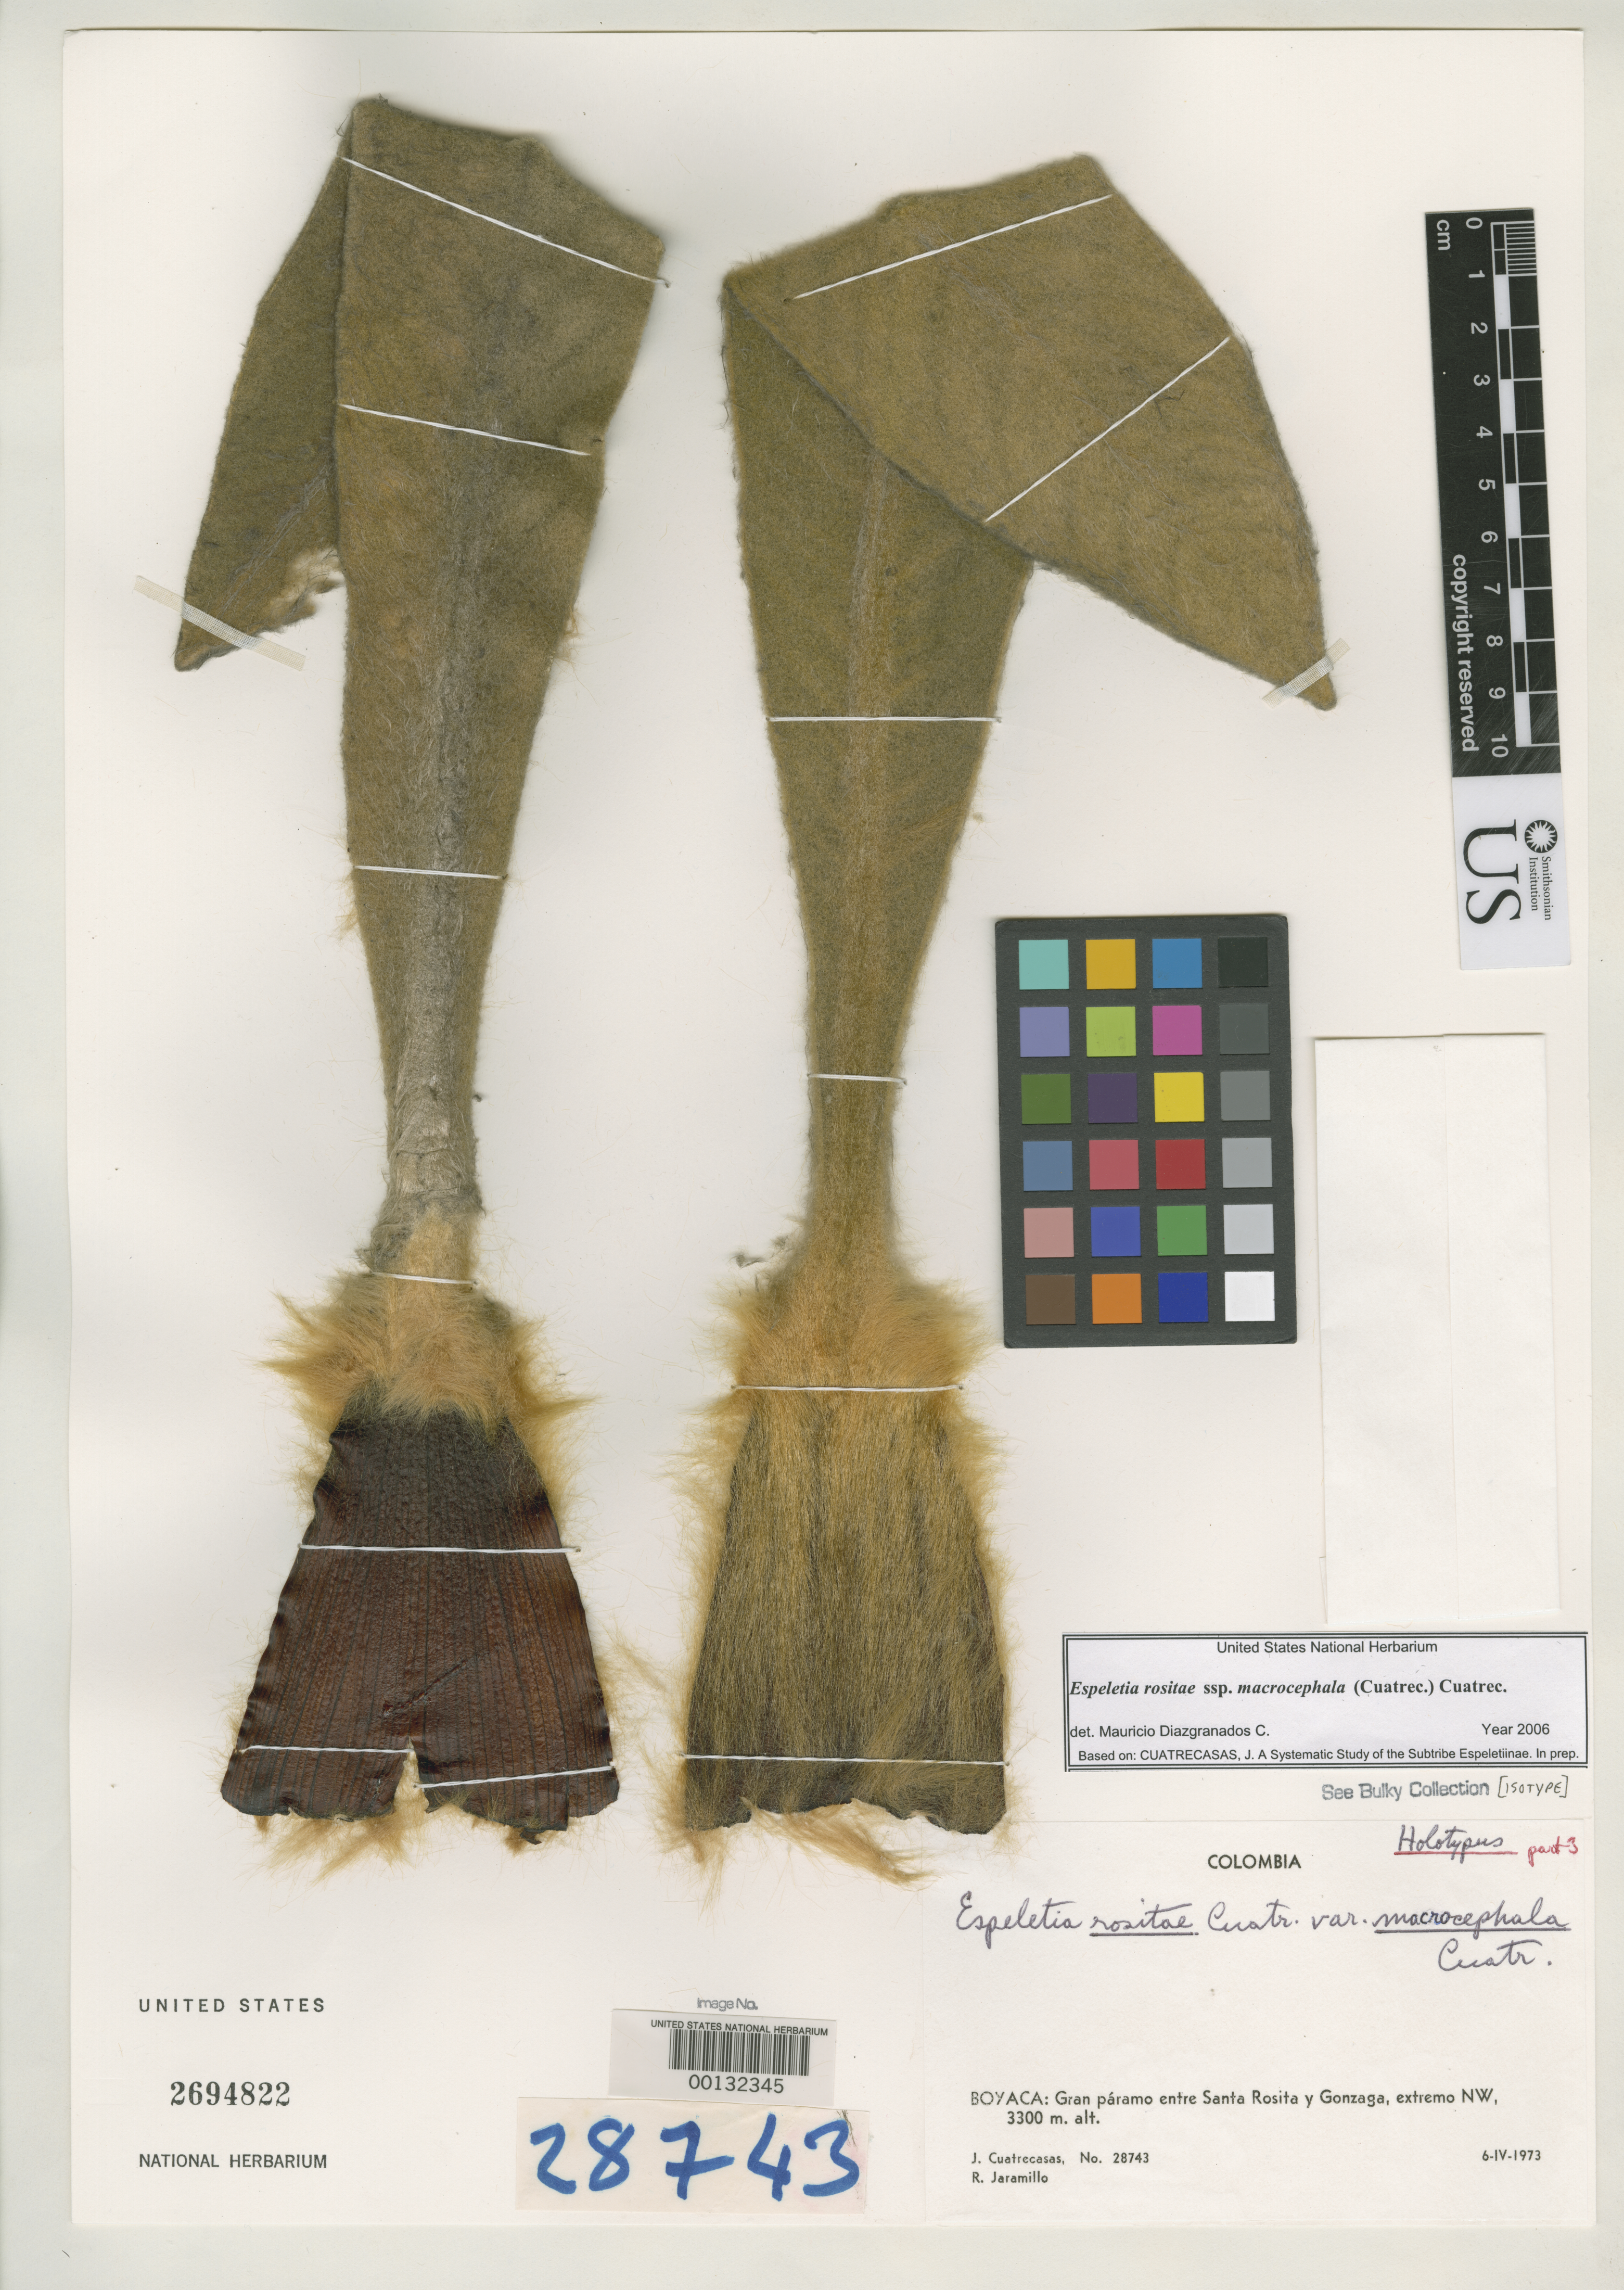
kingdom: Plantae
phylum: Tracheophyta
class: Magnoliopsida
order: Asterales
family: Asteraceae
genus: Espeletia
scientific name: Espeletia rositae var. macrocephala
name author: Cuatrec.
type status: Holotype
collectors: J. Cuatrecasas & R. Jaramillo M.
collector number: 28743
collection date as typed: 06 Apr 1973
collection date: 1973-04-06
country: Colombia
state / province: Boyacá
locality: Gran Páramo entre Santa Rosita & Gonzaga, extremo NW. [Great upland between Santa Rosita & Gonzaga, NW end]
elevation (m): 3300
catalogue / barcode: US 2694822